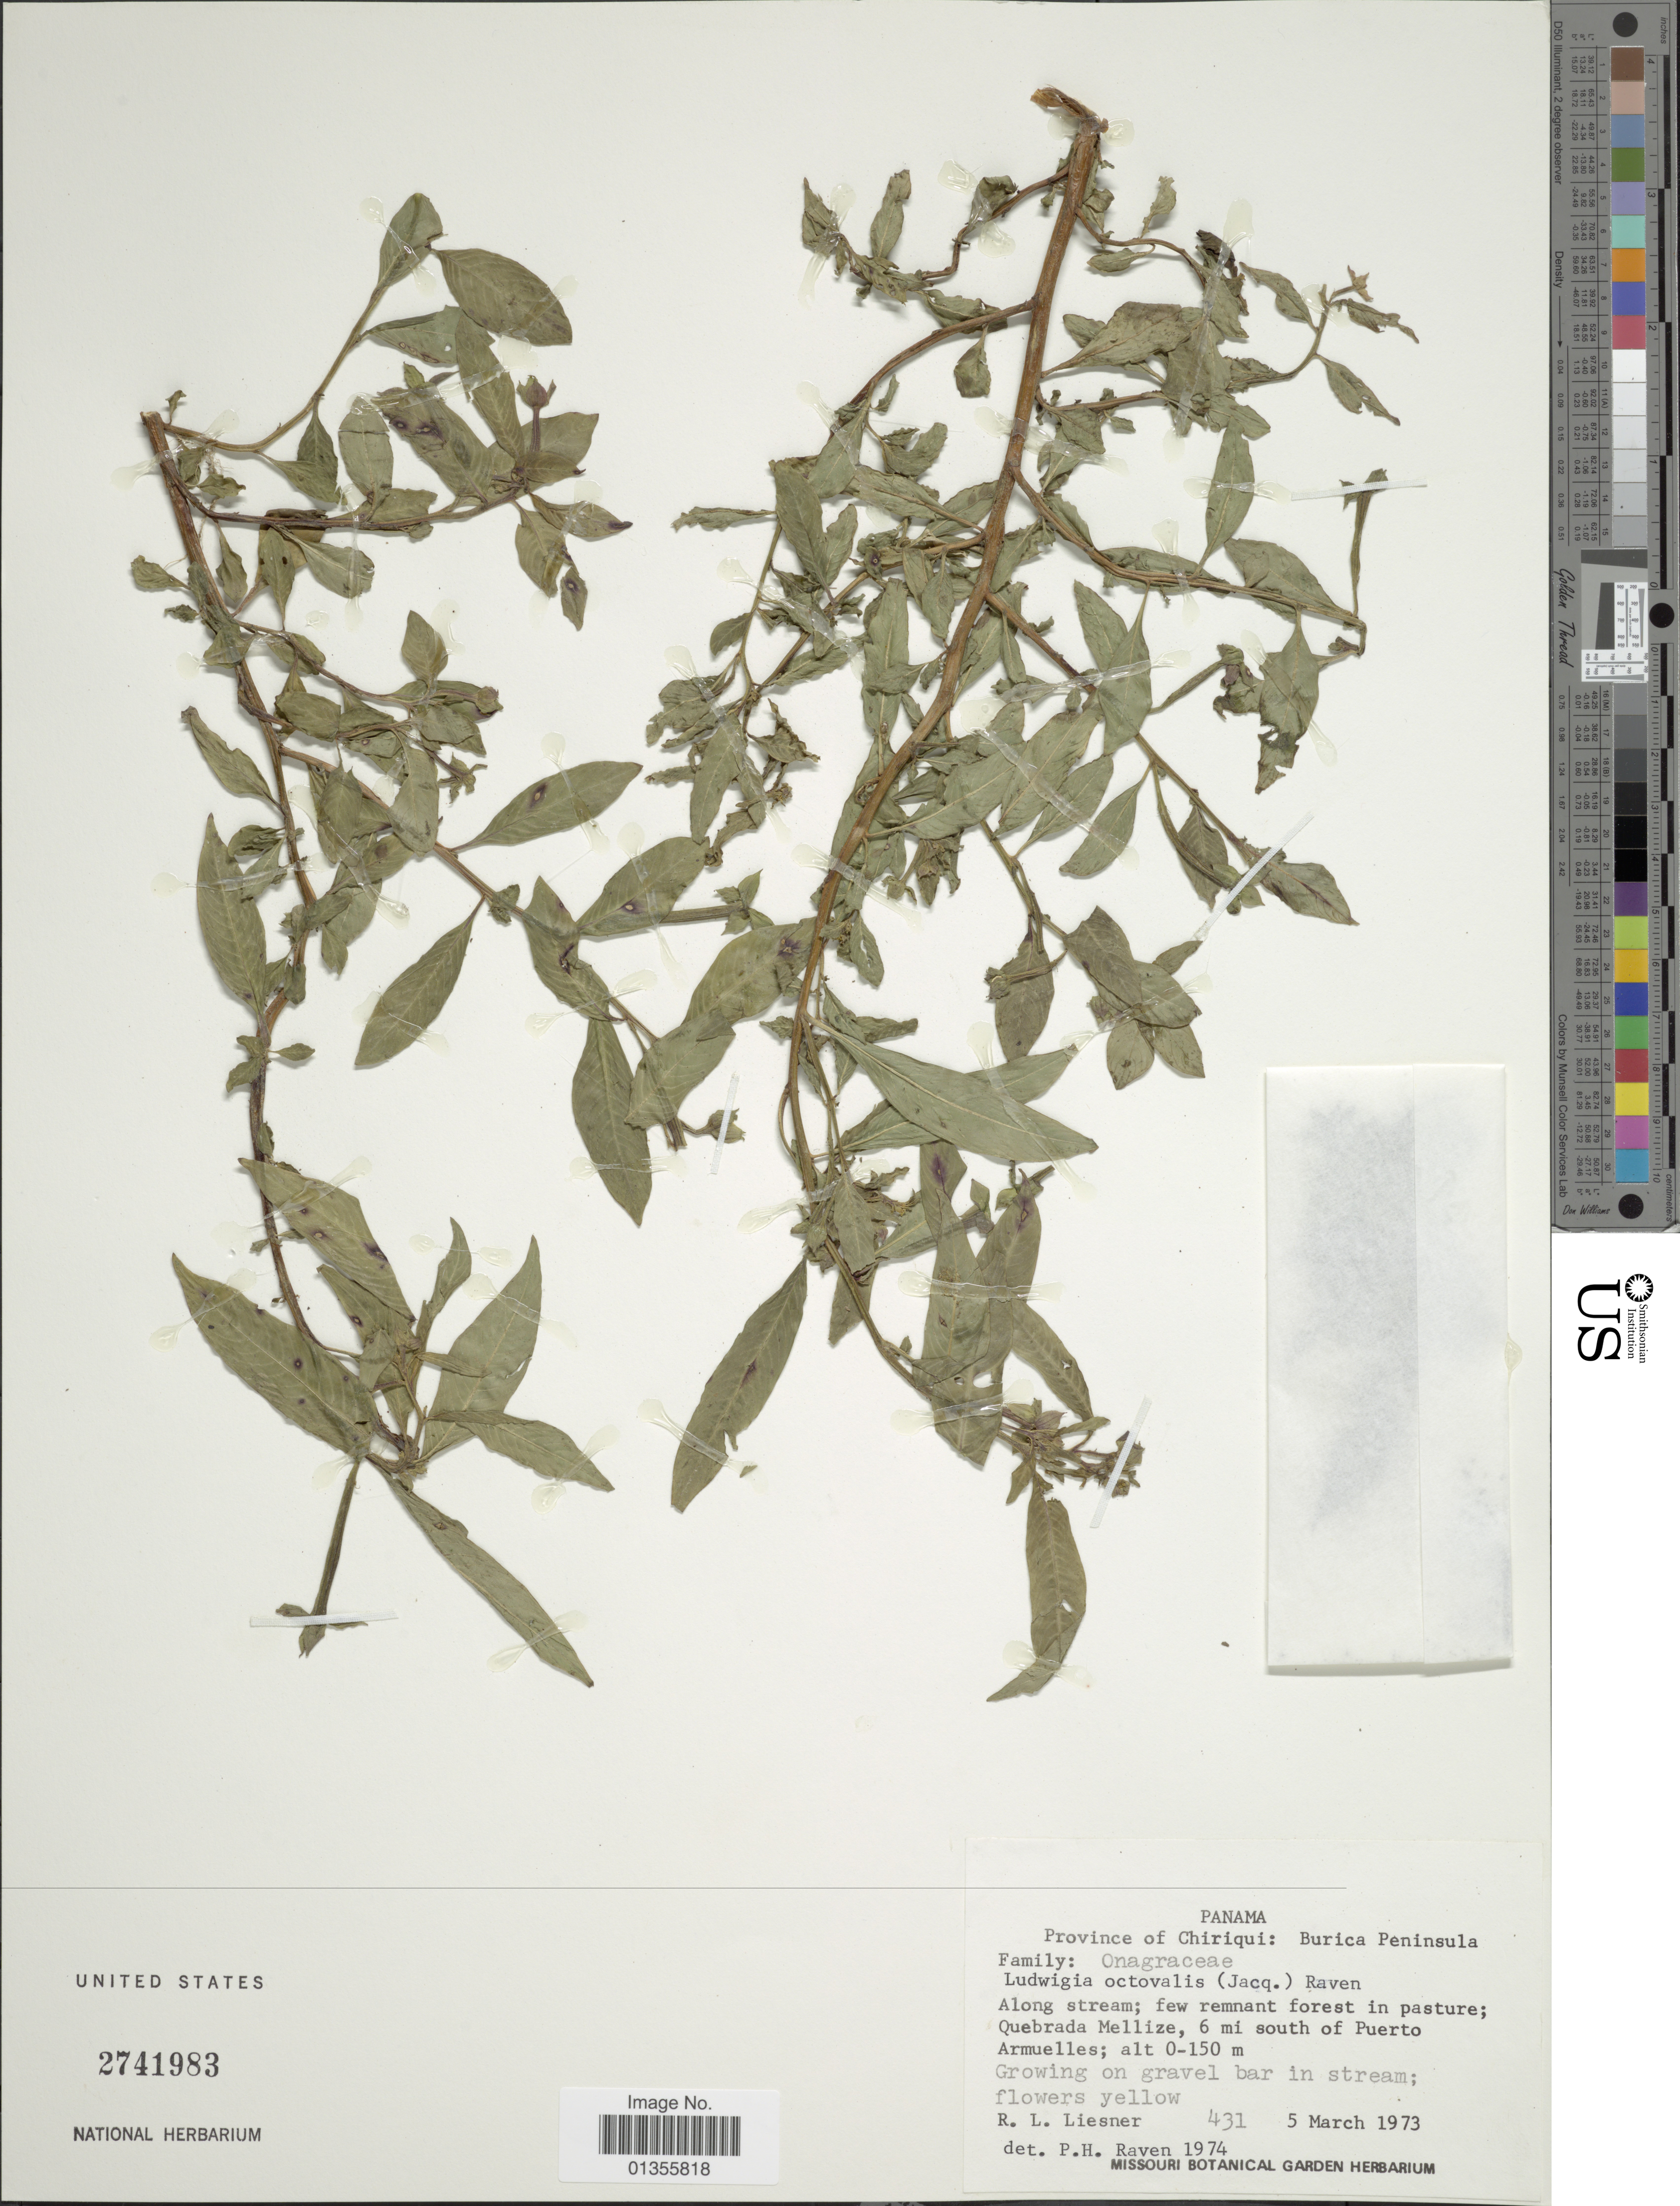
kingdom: Plantae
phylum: Tracheophyta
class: Magnoliopsida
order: Myrtales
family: Onagraceae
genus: Ludwigia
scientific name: Ludwigia octovalvis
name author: (Jacq.) P.H. Raven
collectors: R. L. Liesner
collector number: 431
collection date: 1973-03-05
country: Panama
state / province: Chiriqui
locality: Burica Peninsula. Quebrada Mellize, 6 mi south of Puerto Armuelles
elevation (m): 0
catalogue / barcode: US 2741983